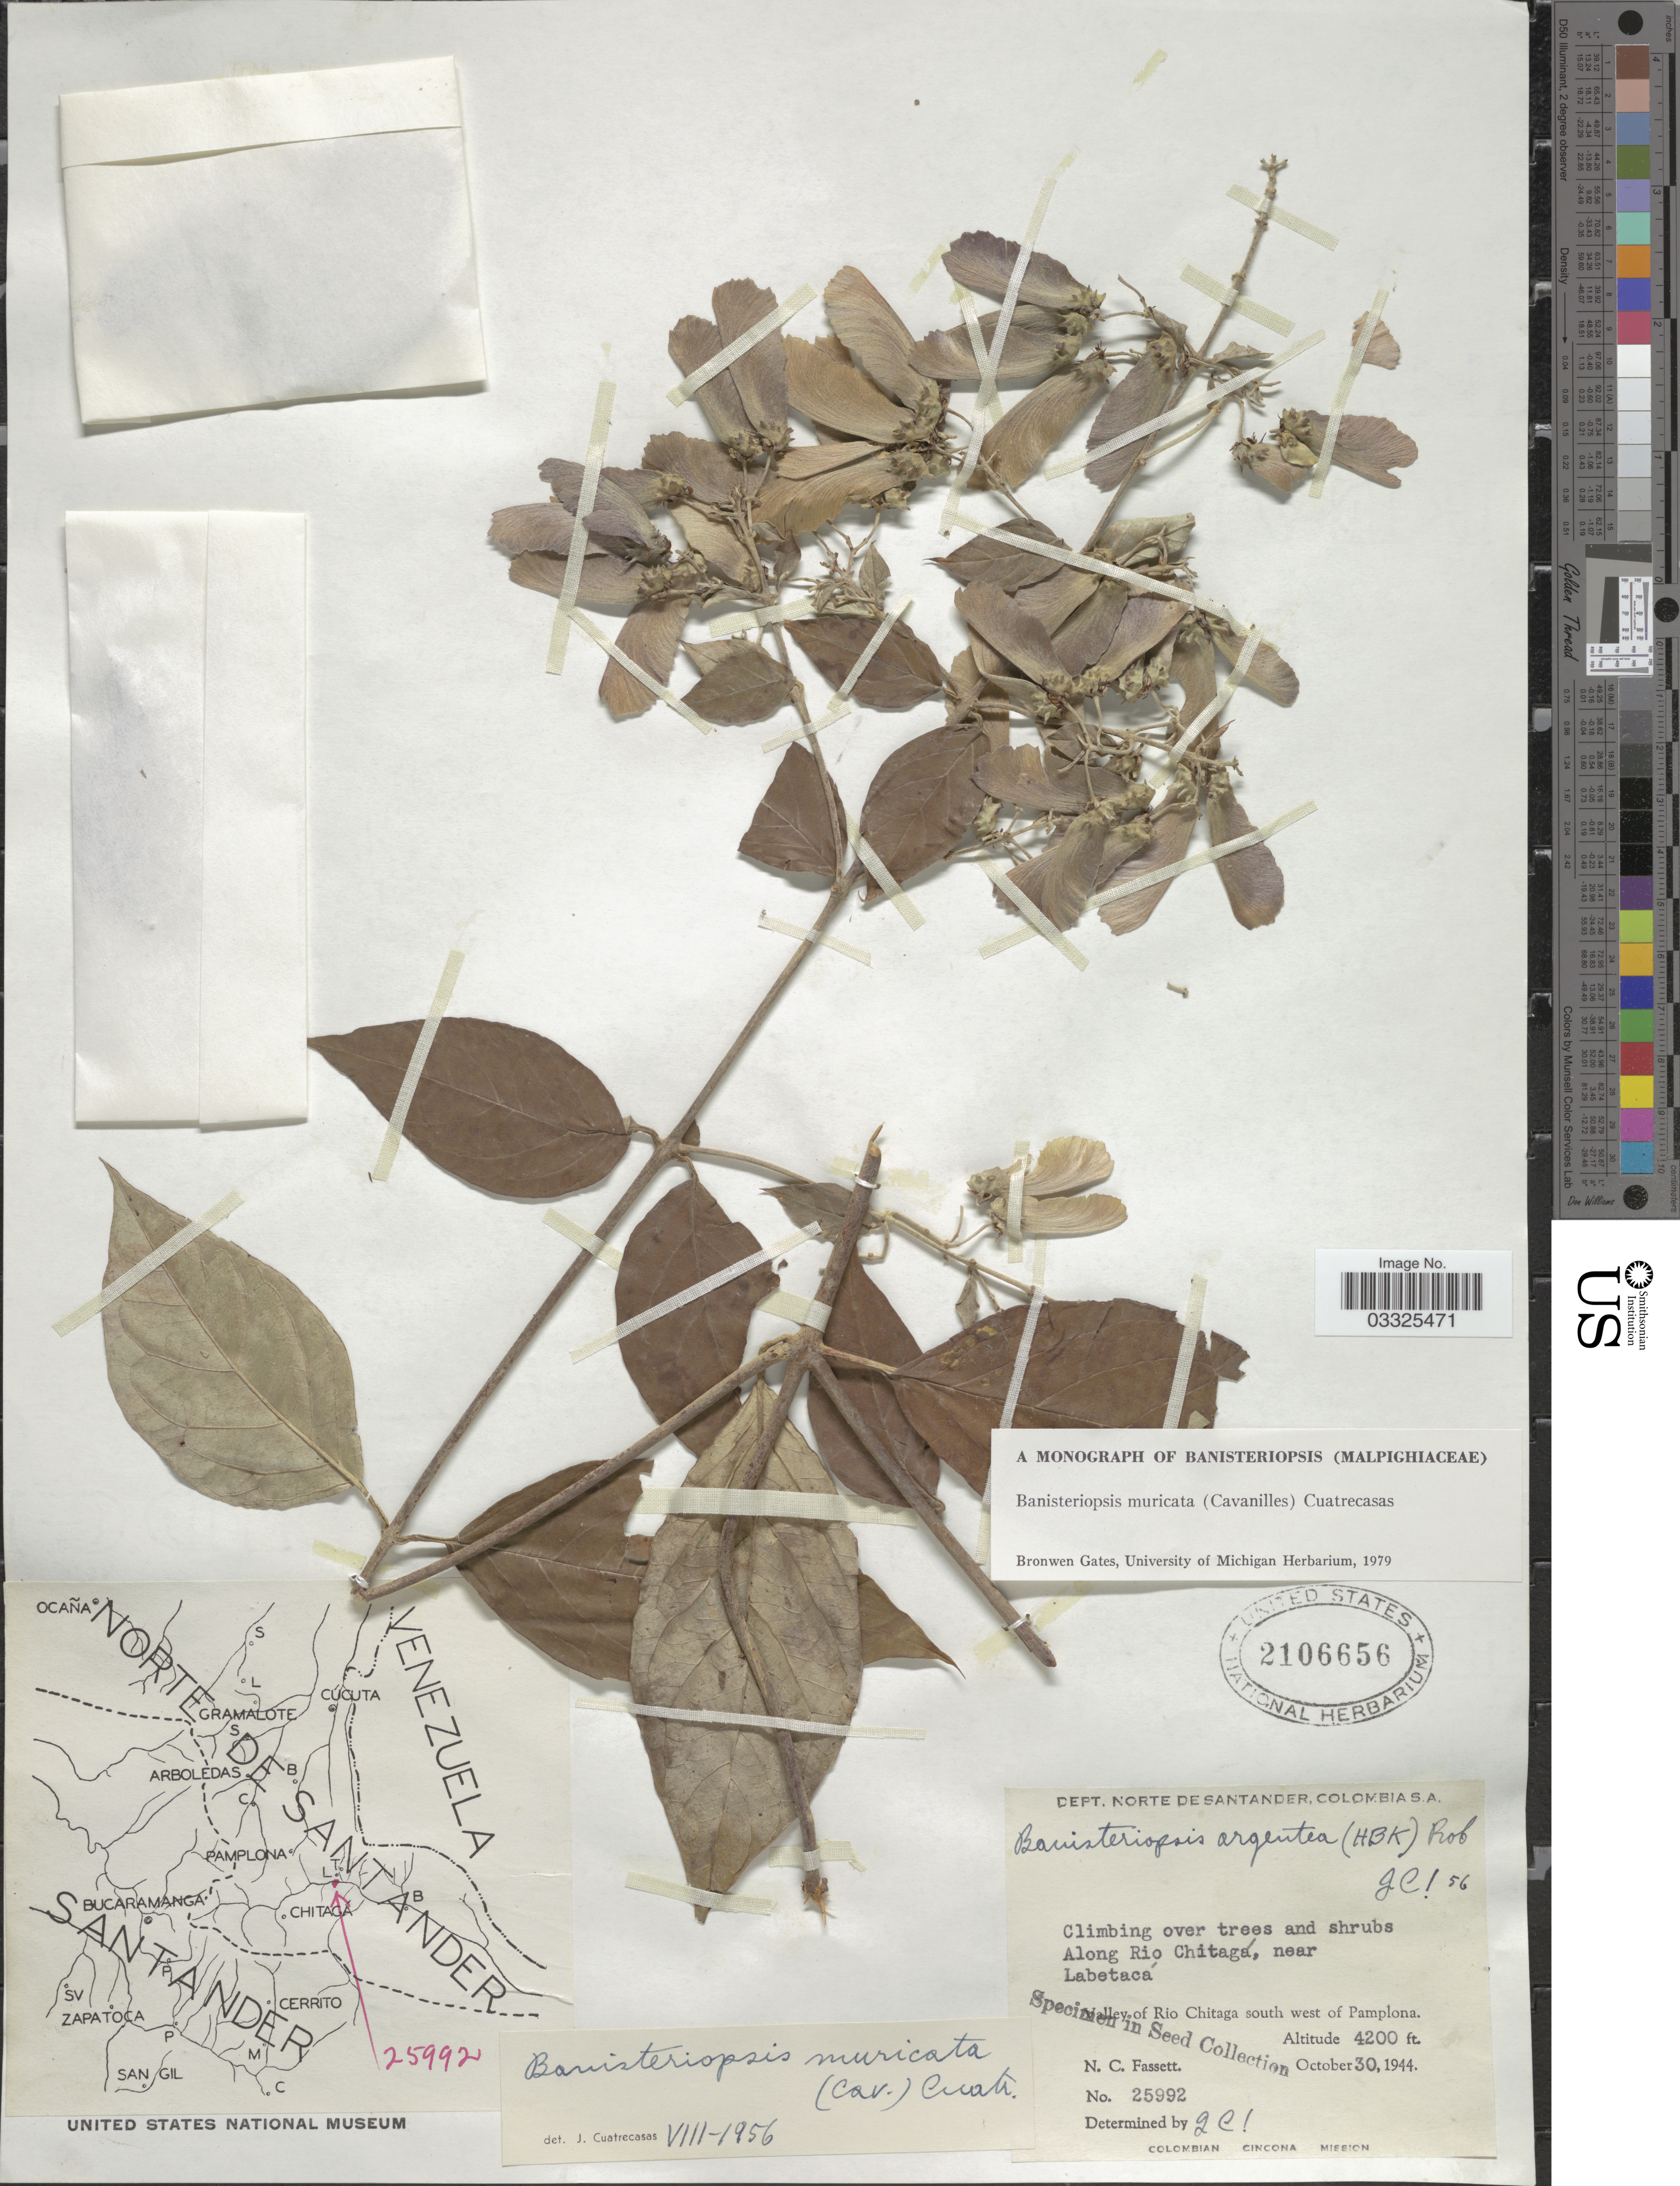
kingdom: Plantae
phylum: Tracheophyta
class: Magnoliopsida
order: Malpighiales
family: Malpighiaceae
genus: Banisteriopsis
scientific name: Banisteriopsis muricata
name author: (Cav.) Cuatrec.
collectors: N. C. Fassett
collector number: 25992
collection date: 1944-10-30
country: Colombia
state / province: Norte de Santander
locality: Dept. Norte de Santander, Along Rio Chitagá, near Labetacá. Valley of Rio Chitaga south west of Pamplona.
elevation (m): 1280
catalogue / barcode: US 2106656